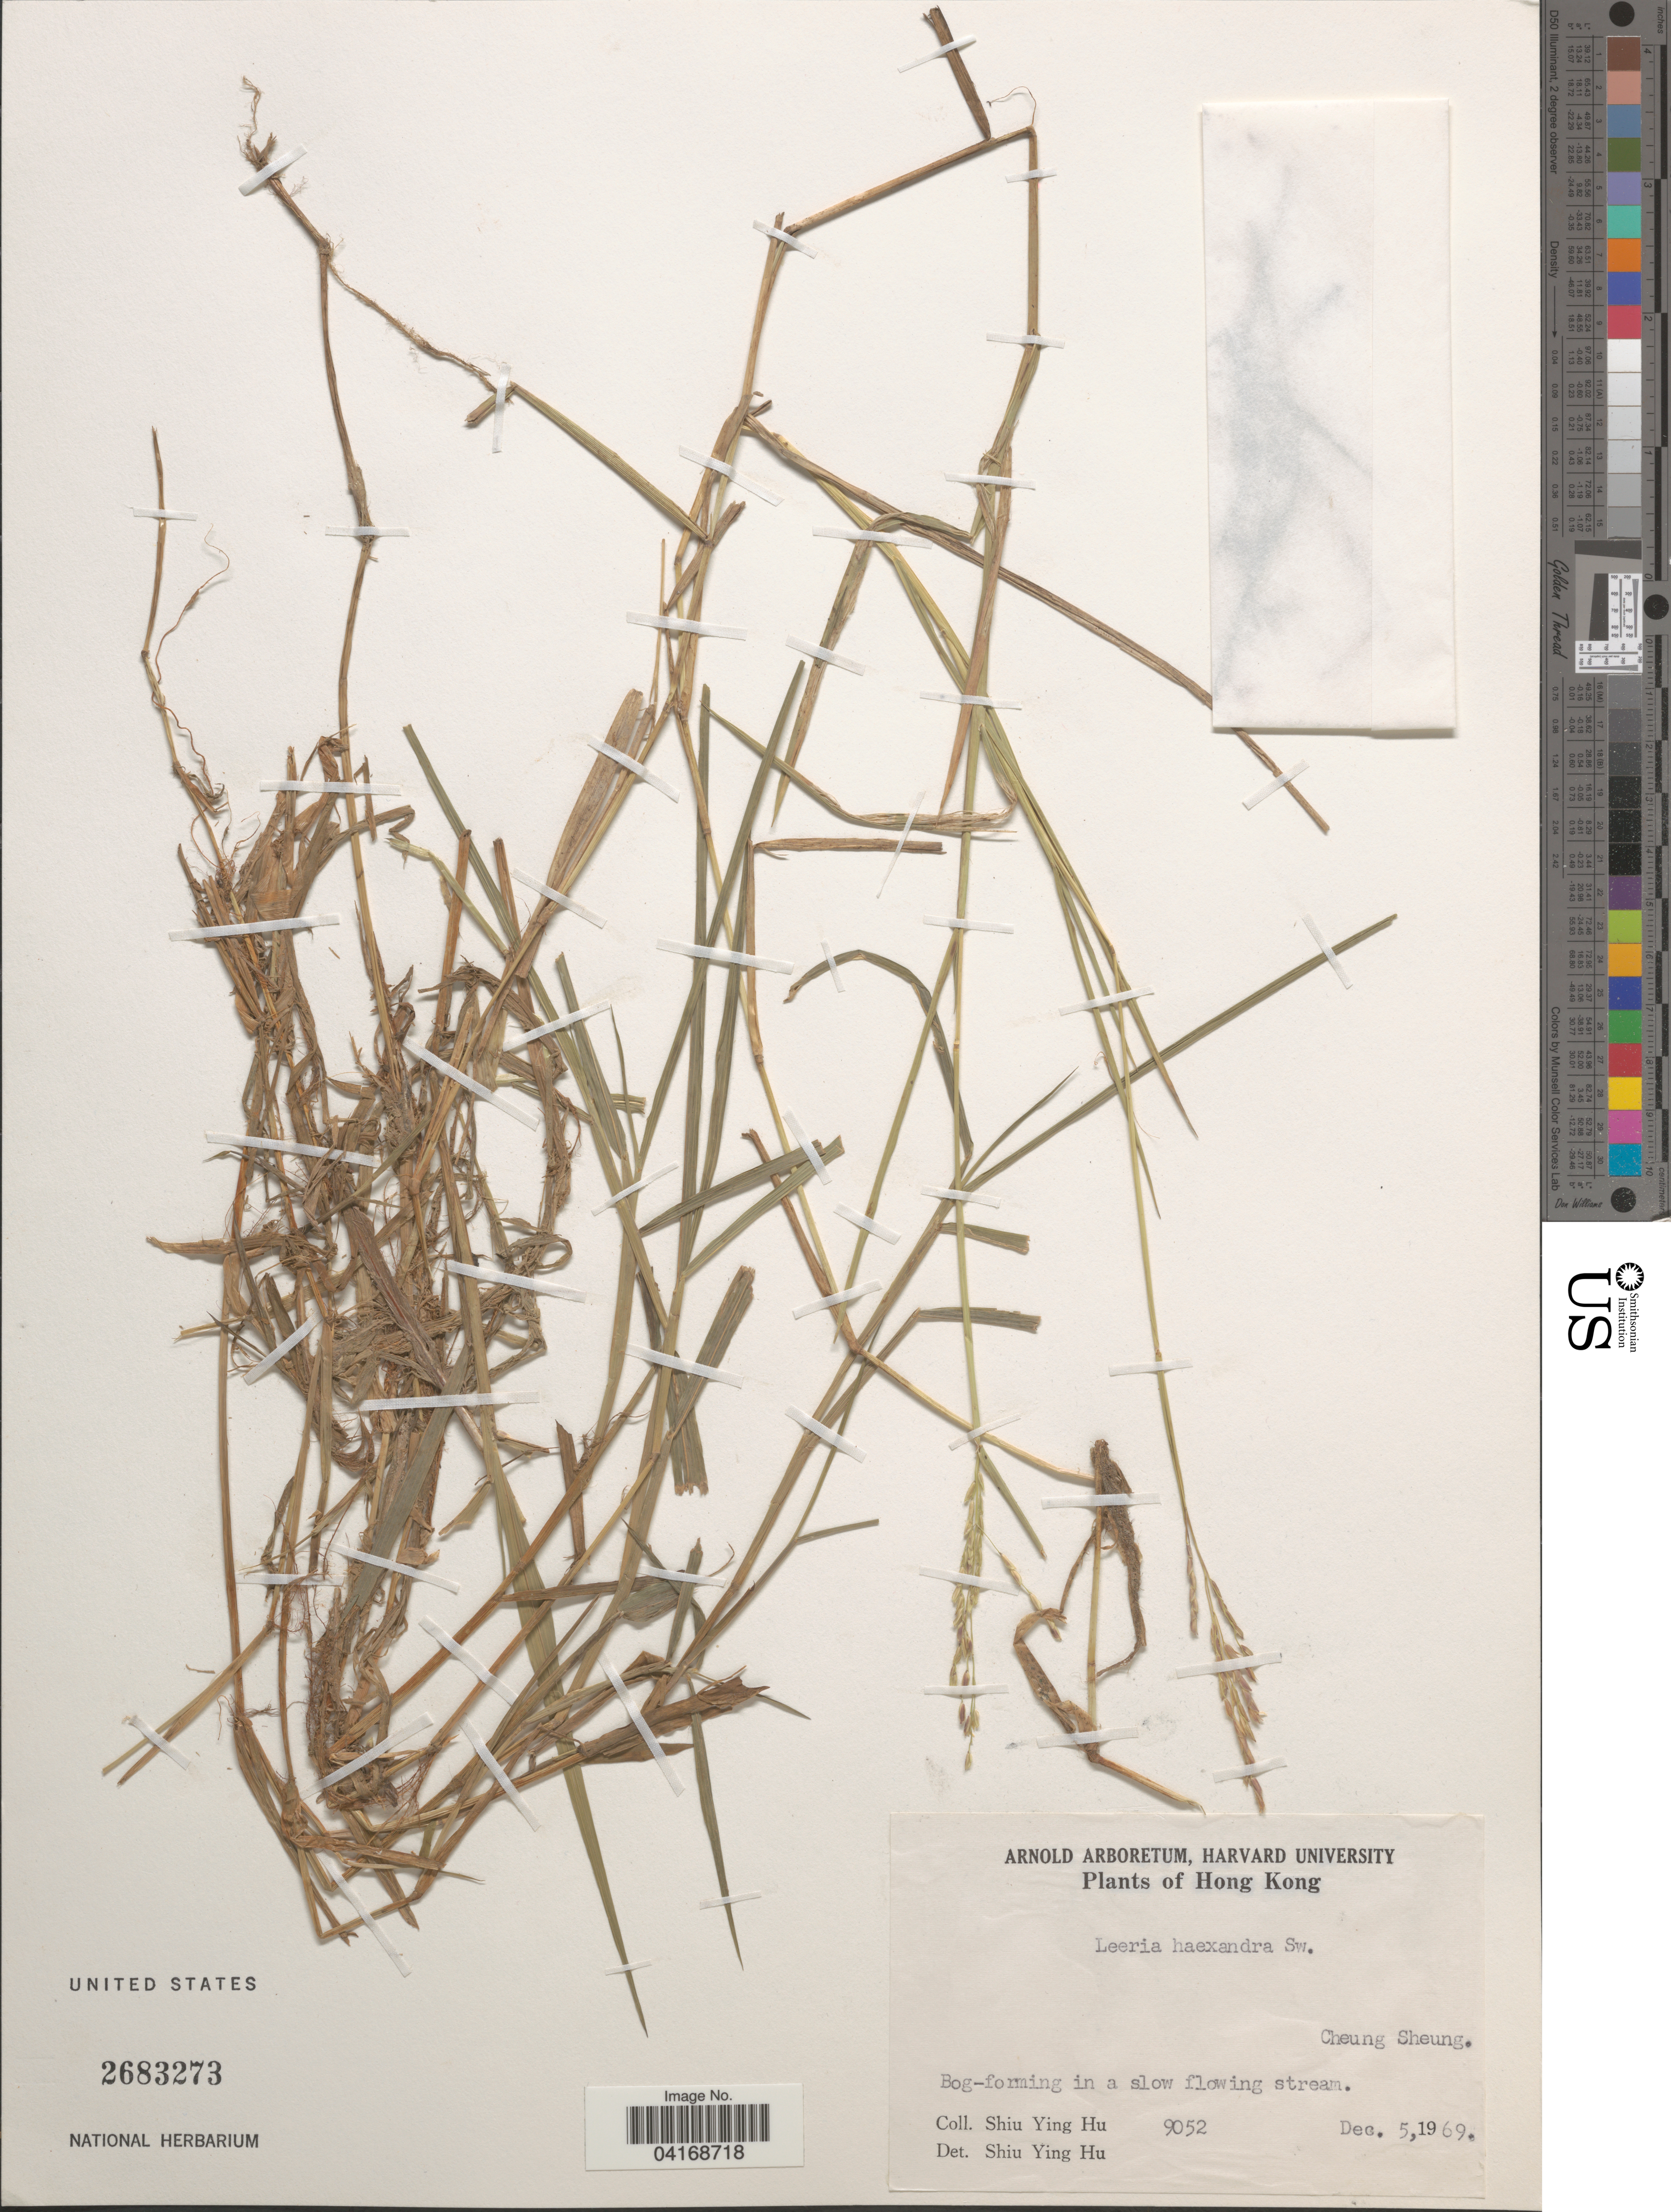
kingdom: Plantae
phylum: Tracheophyta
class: Liliopsida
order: Poales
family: Poaceae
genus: Leersia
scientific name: Leersia hexandra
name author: Sw.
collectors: S. Y. Hu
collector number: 9052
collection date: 1939-12-05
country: China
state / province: Hong Kong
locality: Cheung Sheung.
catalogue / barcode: US 2683273